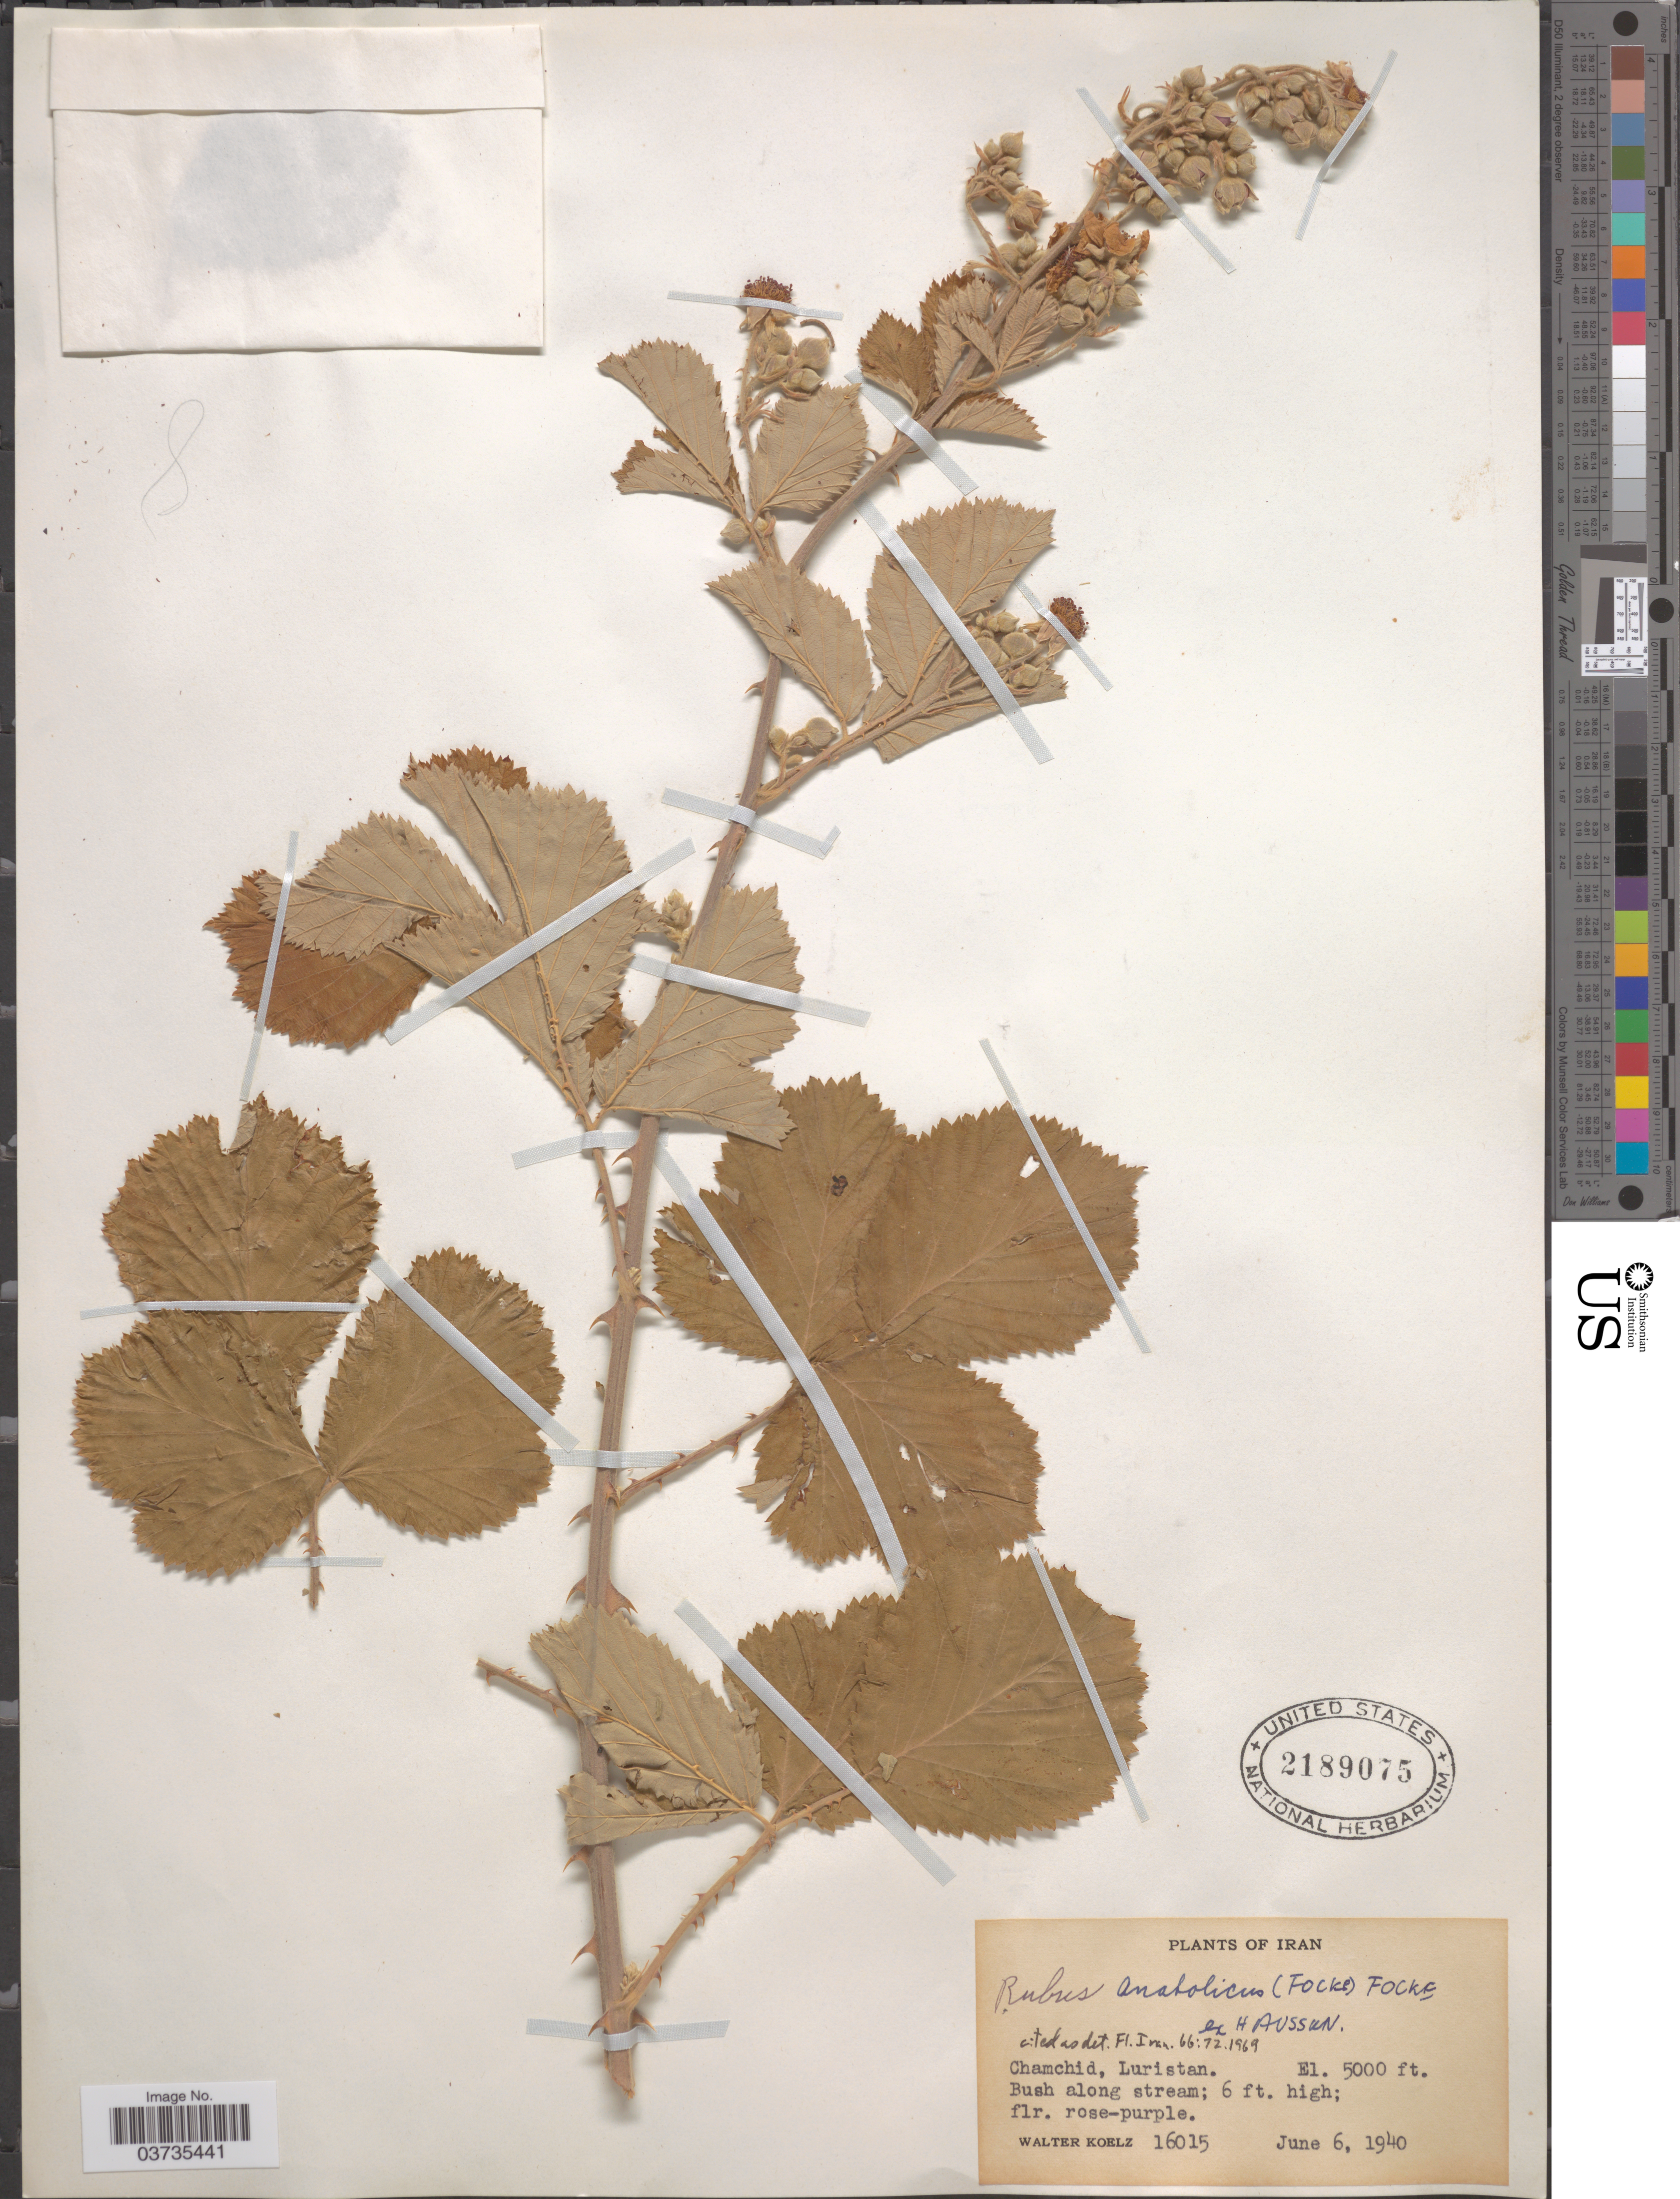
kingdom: Plantae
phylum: Tracheophyta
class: Magnoliopsida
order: Rosales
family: Rosaceae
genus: Rubus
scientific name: Rubus anatolicus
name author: Focke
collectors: W. N. Koelz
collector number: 16015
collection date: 1940-06-06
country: Iran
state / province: Lorestan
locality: Chamchid, Luristan.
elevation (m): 1524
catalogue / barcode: US 2189075